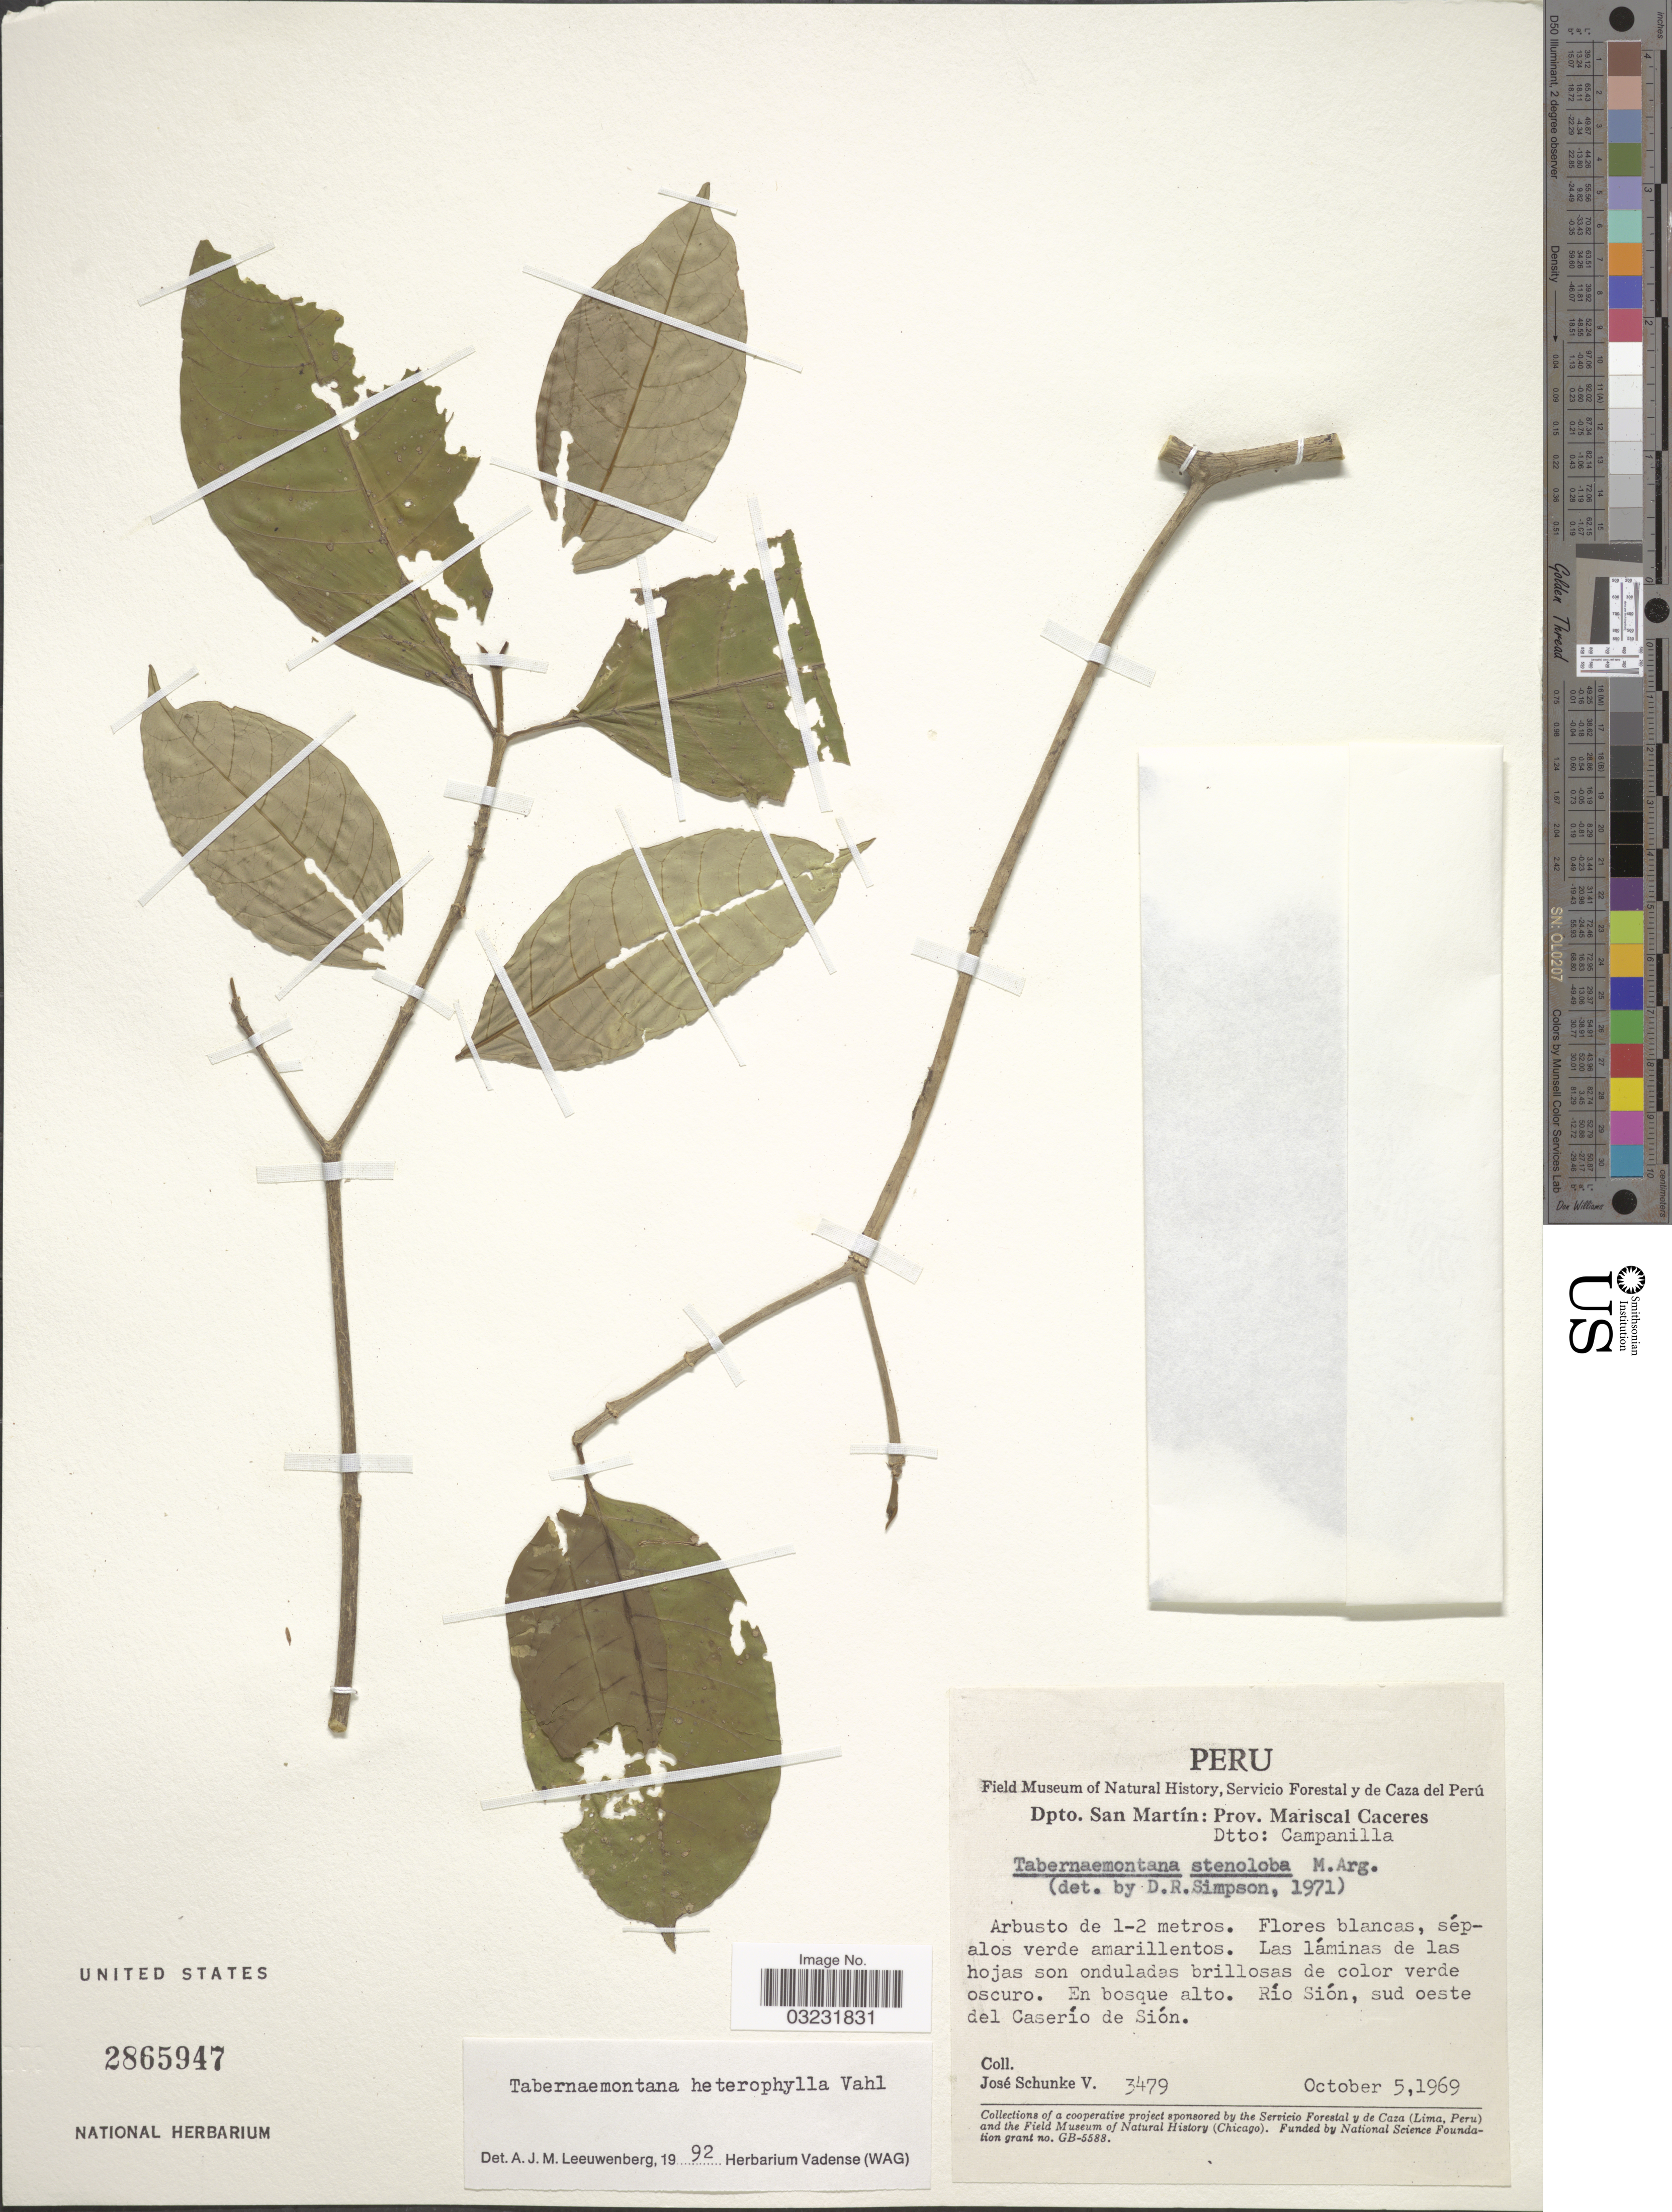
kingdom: Plantae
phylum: Tracheophyta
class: Magnoliopsida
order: Gentianales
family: Apocynaceae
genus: Tabernaemontana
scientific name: Tabernaemontana heterophylla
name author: Vahl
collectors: J. Schunke Vigo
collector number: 3479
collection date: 1969-10-05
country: Peru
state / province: San Martín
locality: Dpto. San Martín: Prov. Mariscal Caceres. Dtto: Campanilla. Río Sión, sud oeste del Caserío de Sión.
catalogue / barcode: US 2865947